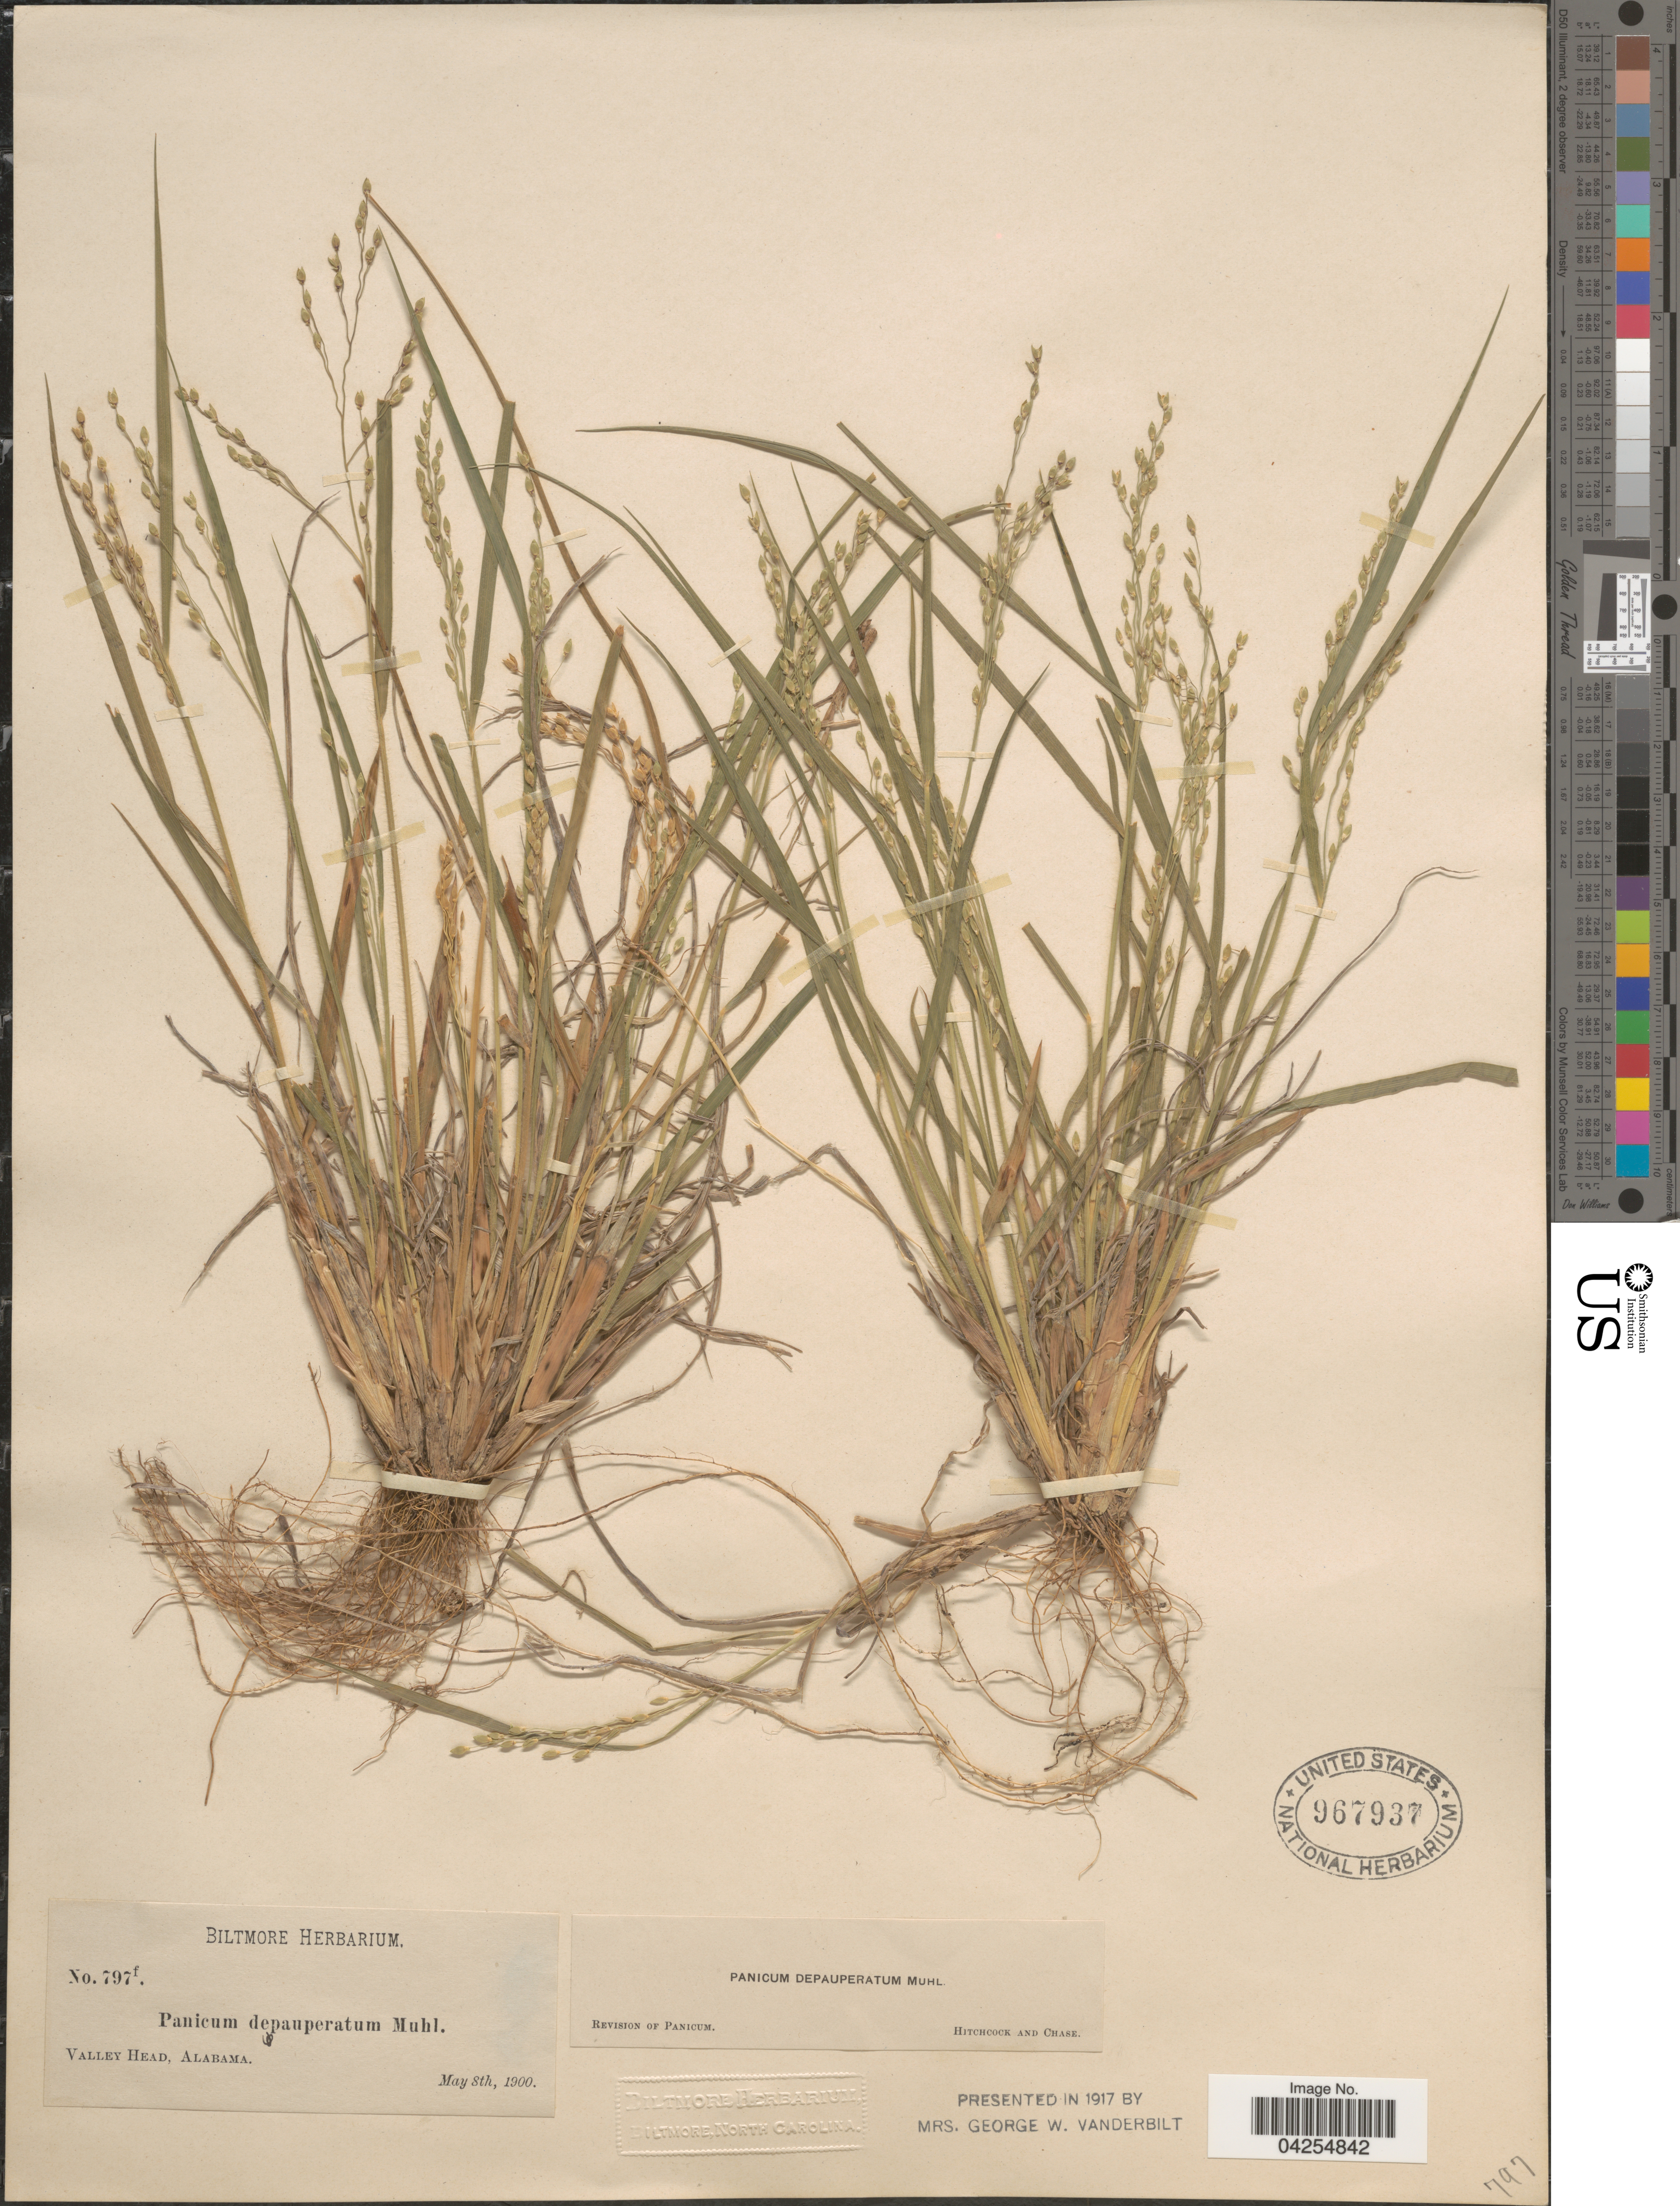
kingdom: Plantae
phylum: Tracheophyta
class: Liliopsida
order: Poales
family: Poaceae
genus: Dichanthelium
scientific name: Dichanthelium depauperatum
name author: (Muhl.) Gould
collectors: ex herb. Biltmore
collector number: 797f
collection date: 1900-05-08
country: United States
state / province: Alabama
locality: Valley Head.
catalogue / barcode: US 967937